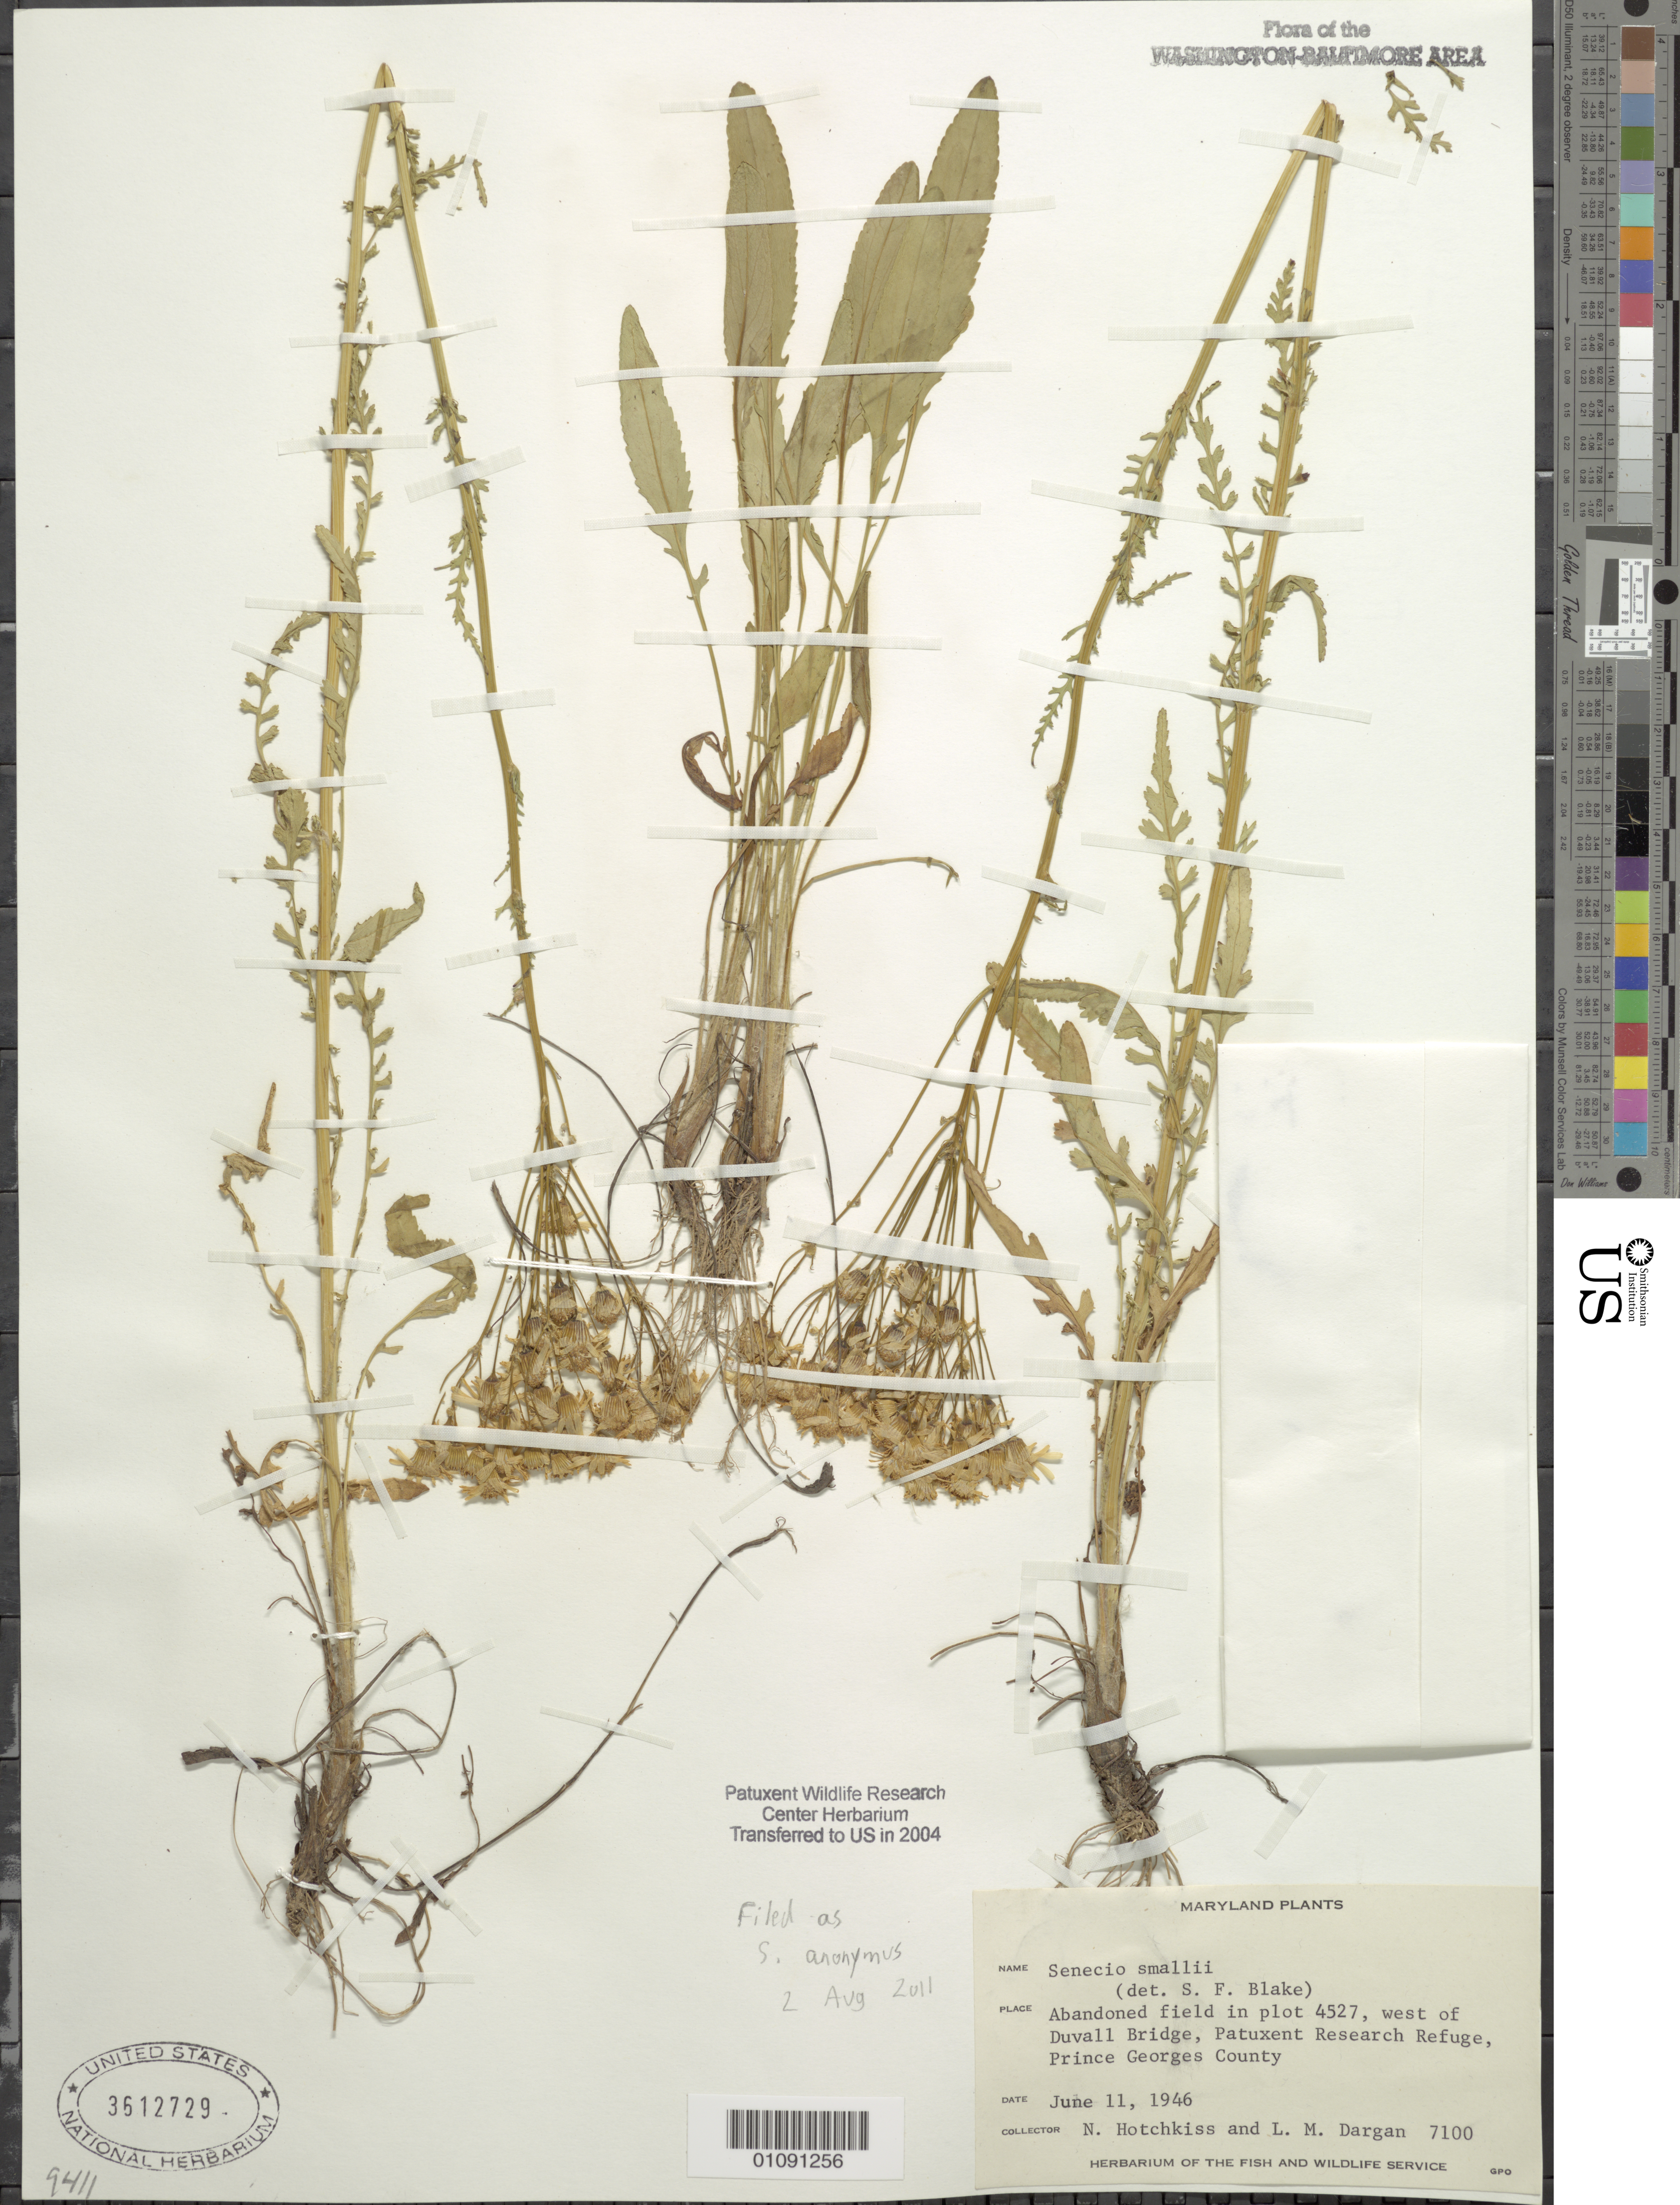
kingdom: Plantae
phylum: Tracheophyta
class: Magnoliopsida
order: Asterales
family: Asteraceae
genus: Packera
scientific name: Packera anonyma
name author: (Alph. Wood) W.A. Weber & Á. Löve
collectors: N. Hotchkiss & L. Dargan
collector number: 7100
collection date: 1946-06-11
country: United States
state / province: Maryland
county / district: Prince George's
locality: Patuxent Wildlife Refuge. Plot 4527, W. of Duvall Bridge.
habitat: Abandoned field.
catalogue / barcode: US 3612729